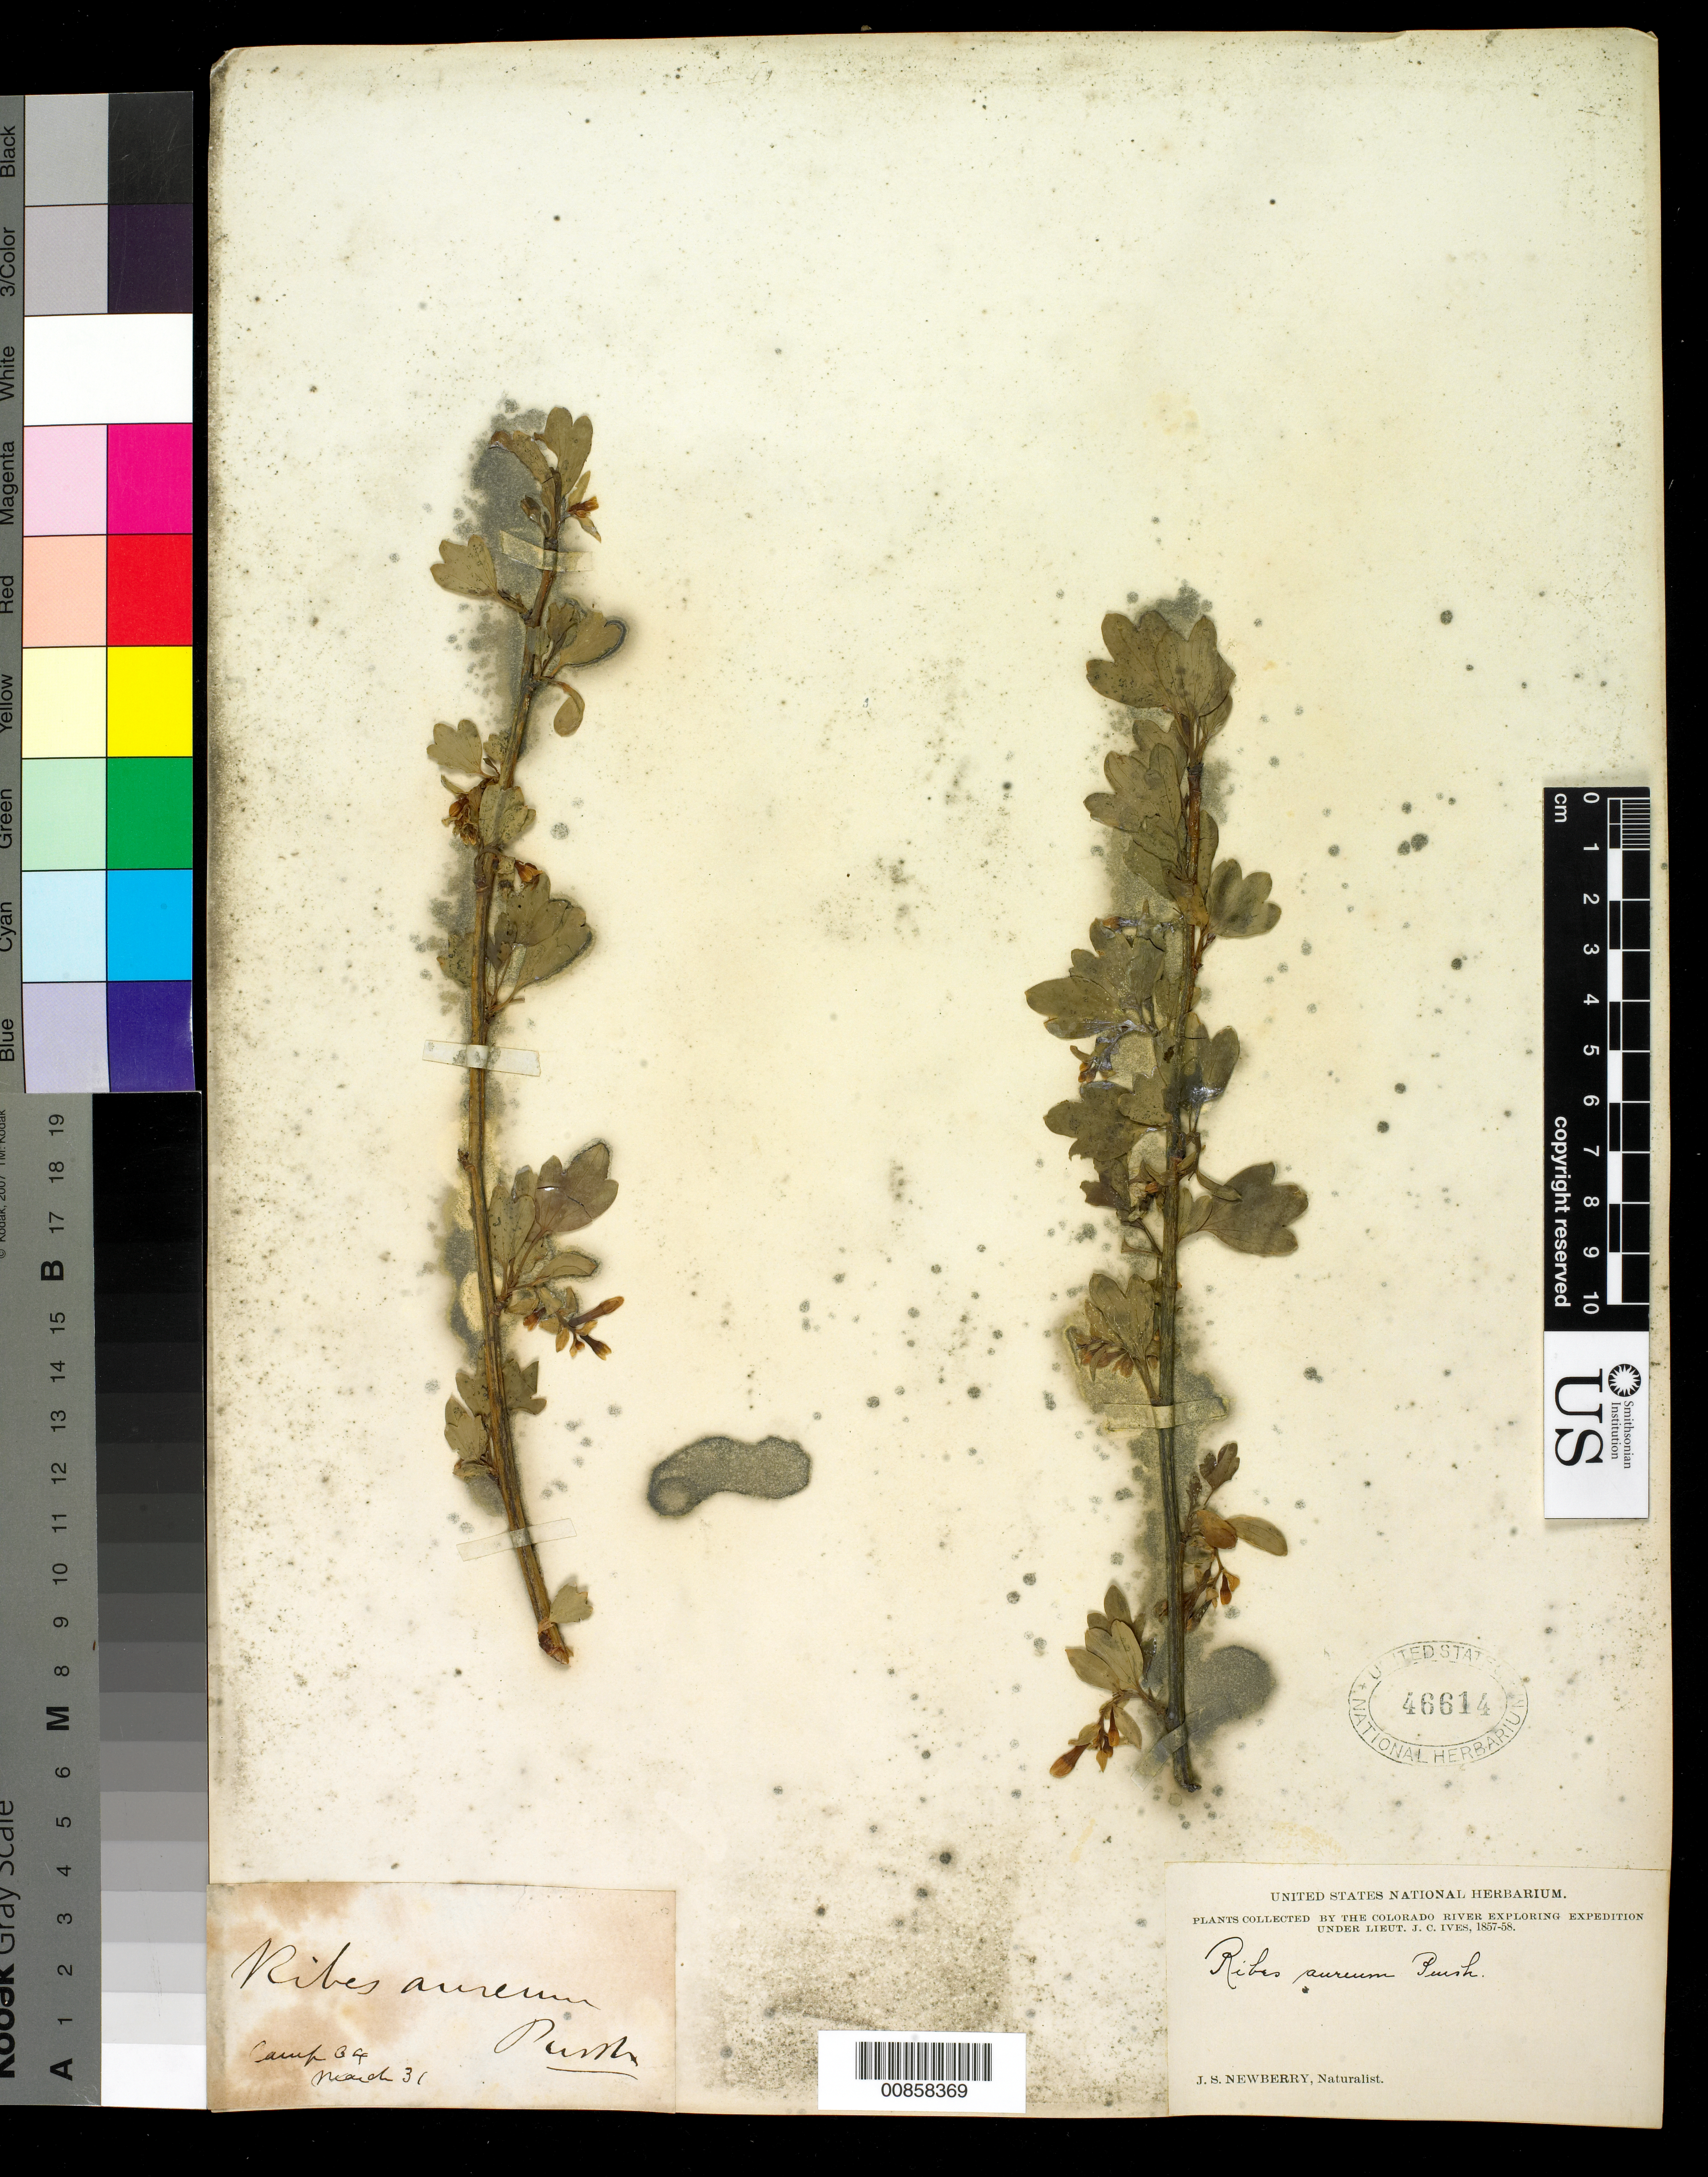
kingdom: Plantae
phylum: Tracheophyta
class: Magnoliopsida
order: Saxifragales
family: Grossulariaceae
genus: Ribes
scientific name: Ribes aureum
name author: Pursh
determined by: Reuter, --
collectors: J. S. Newberry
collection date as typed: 1857 to -- --- 1858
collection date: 1857/1858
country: United States